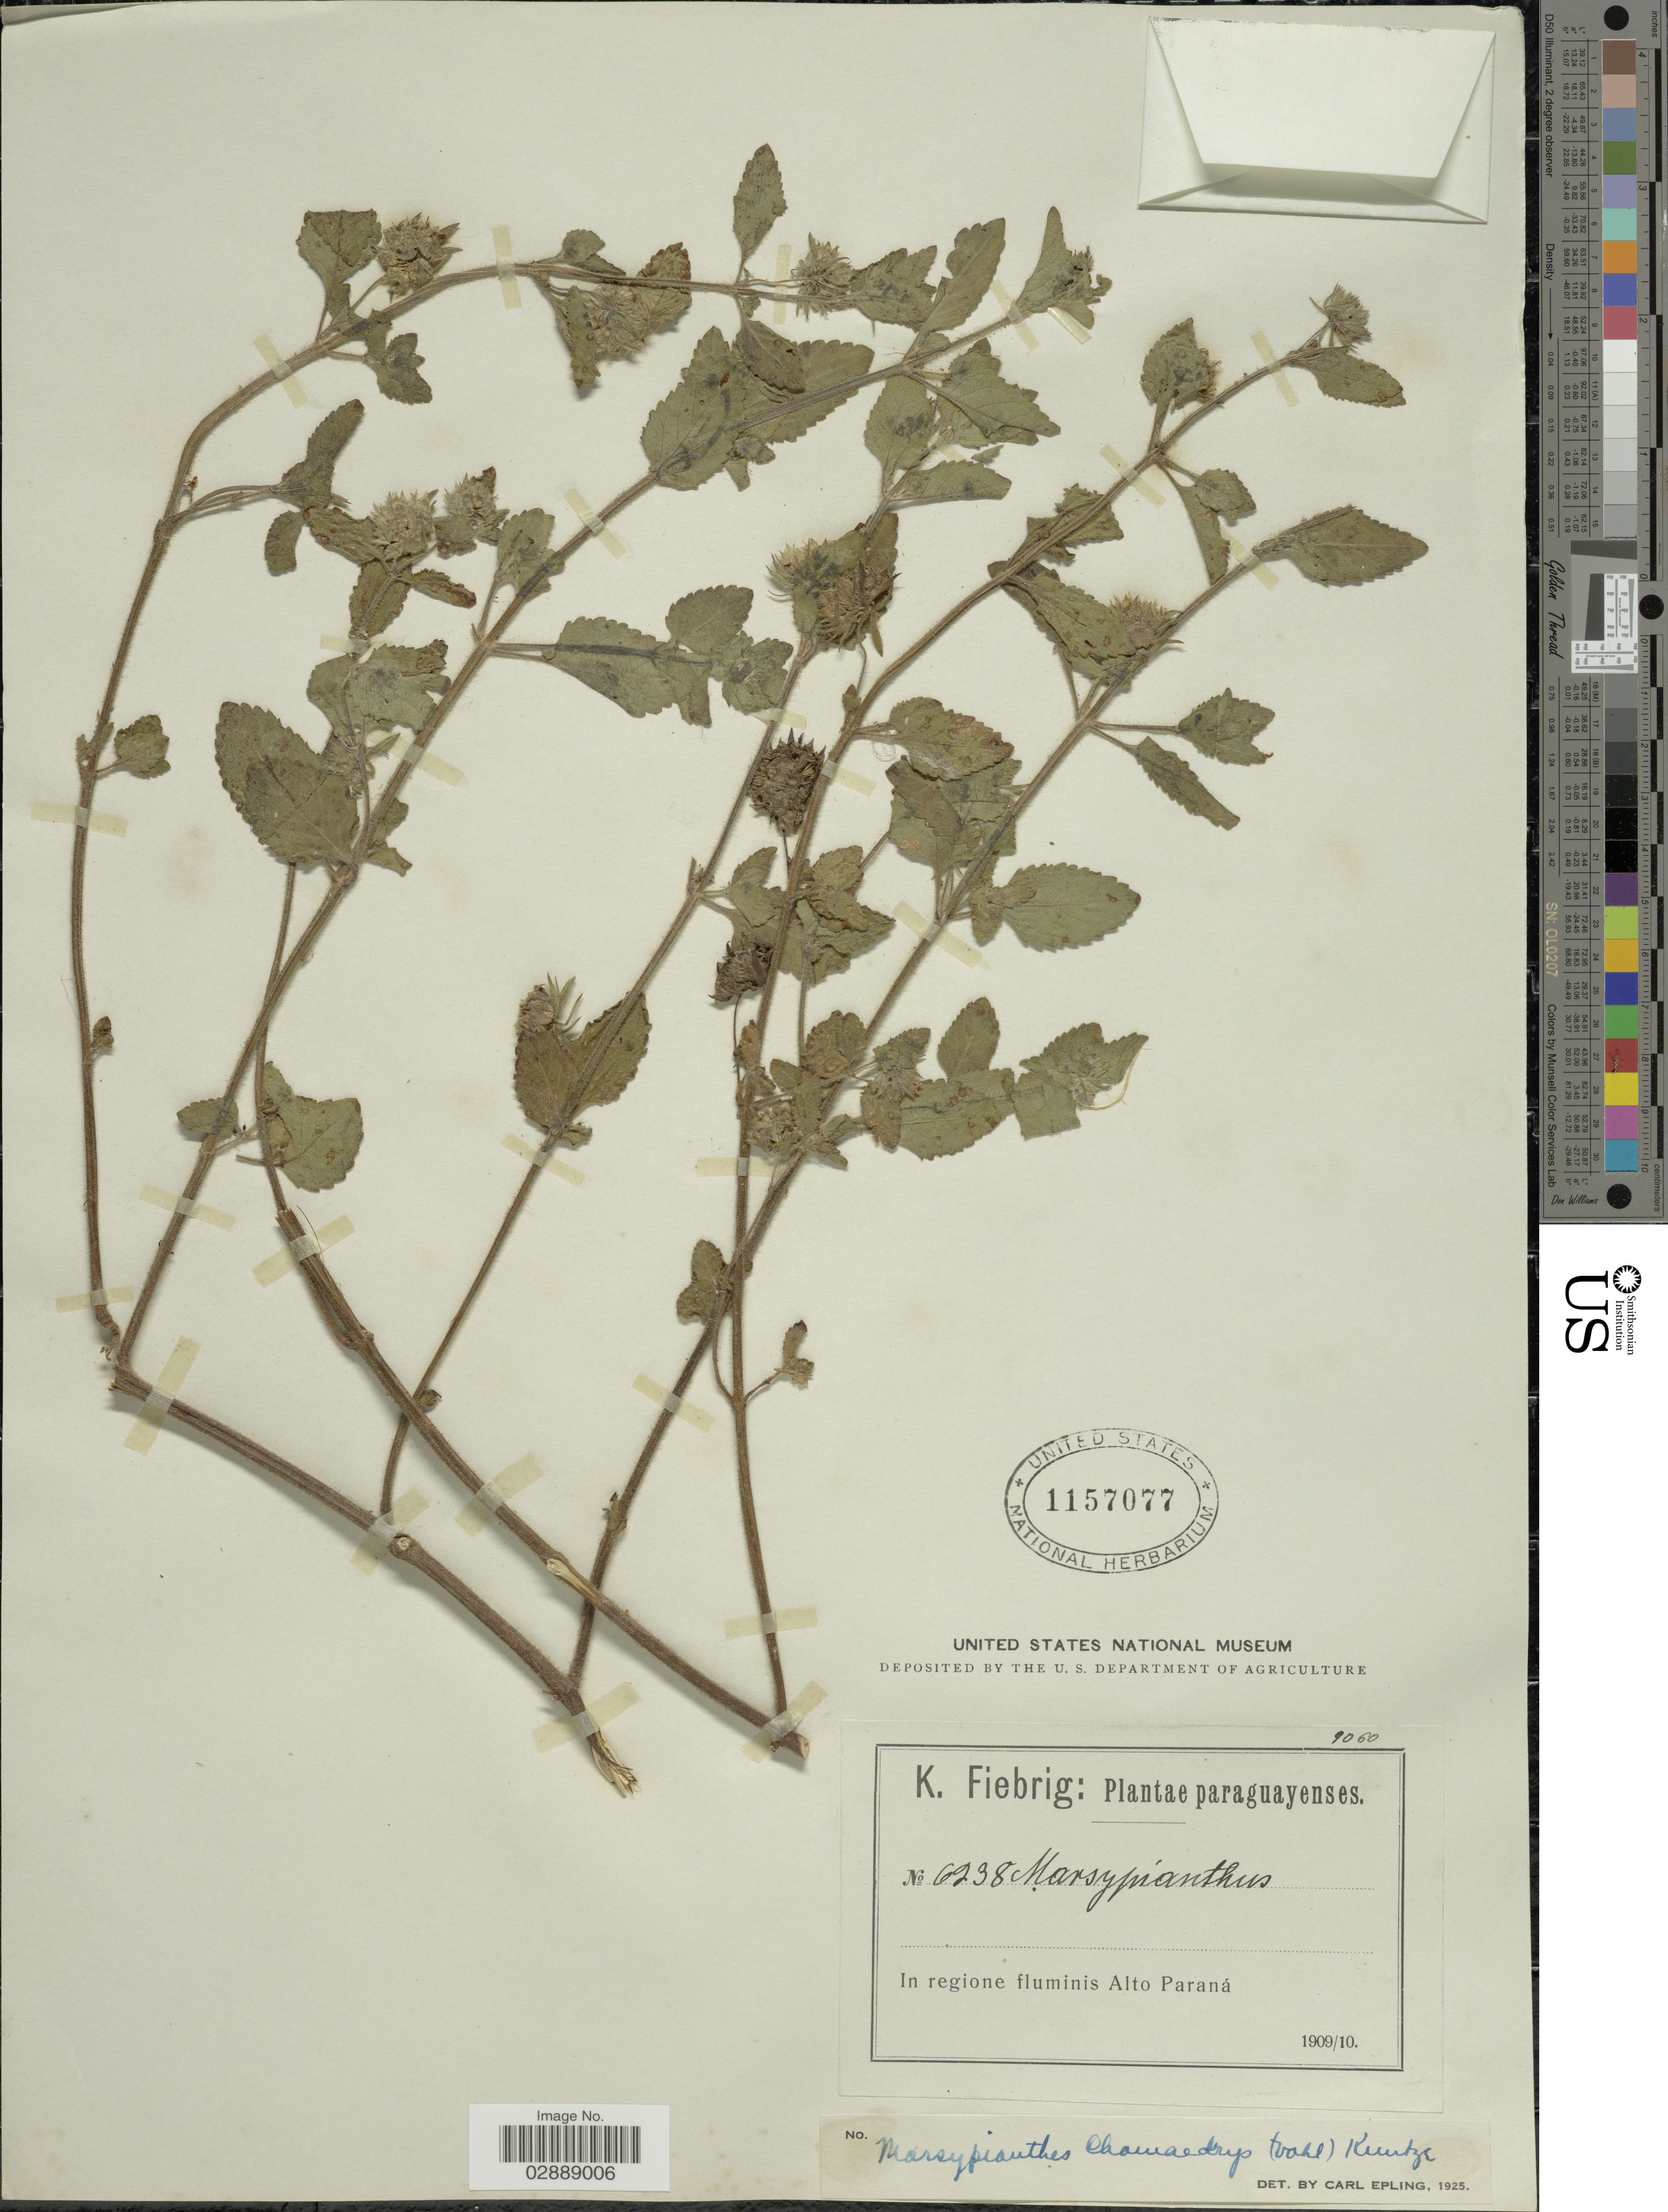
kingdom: Plantae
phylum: Tracheophyta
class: Magnoliopsida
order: Lamiales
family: Lamiaceae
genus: Marsypianthes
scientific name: Marsypianthes chamaedrys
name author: (Vahl) Kuntze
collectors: K. Fiebrig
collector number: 6238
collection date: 1909/1910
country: Paraguay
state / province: Alto Parana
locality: In regione fluminis Alto Paraná.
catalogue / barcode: US 1157077